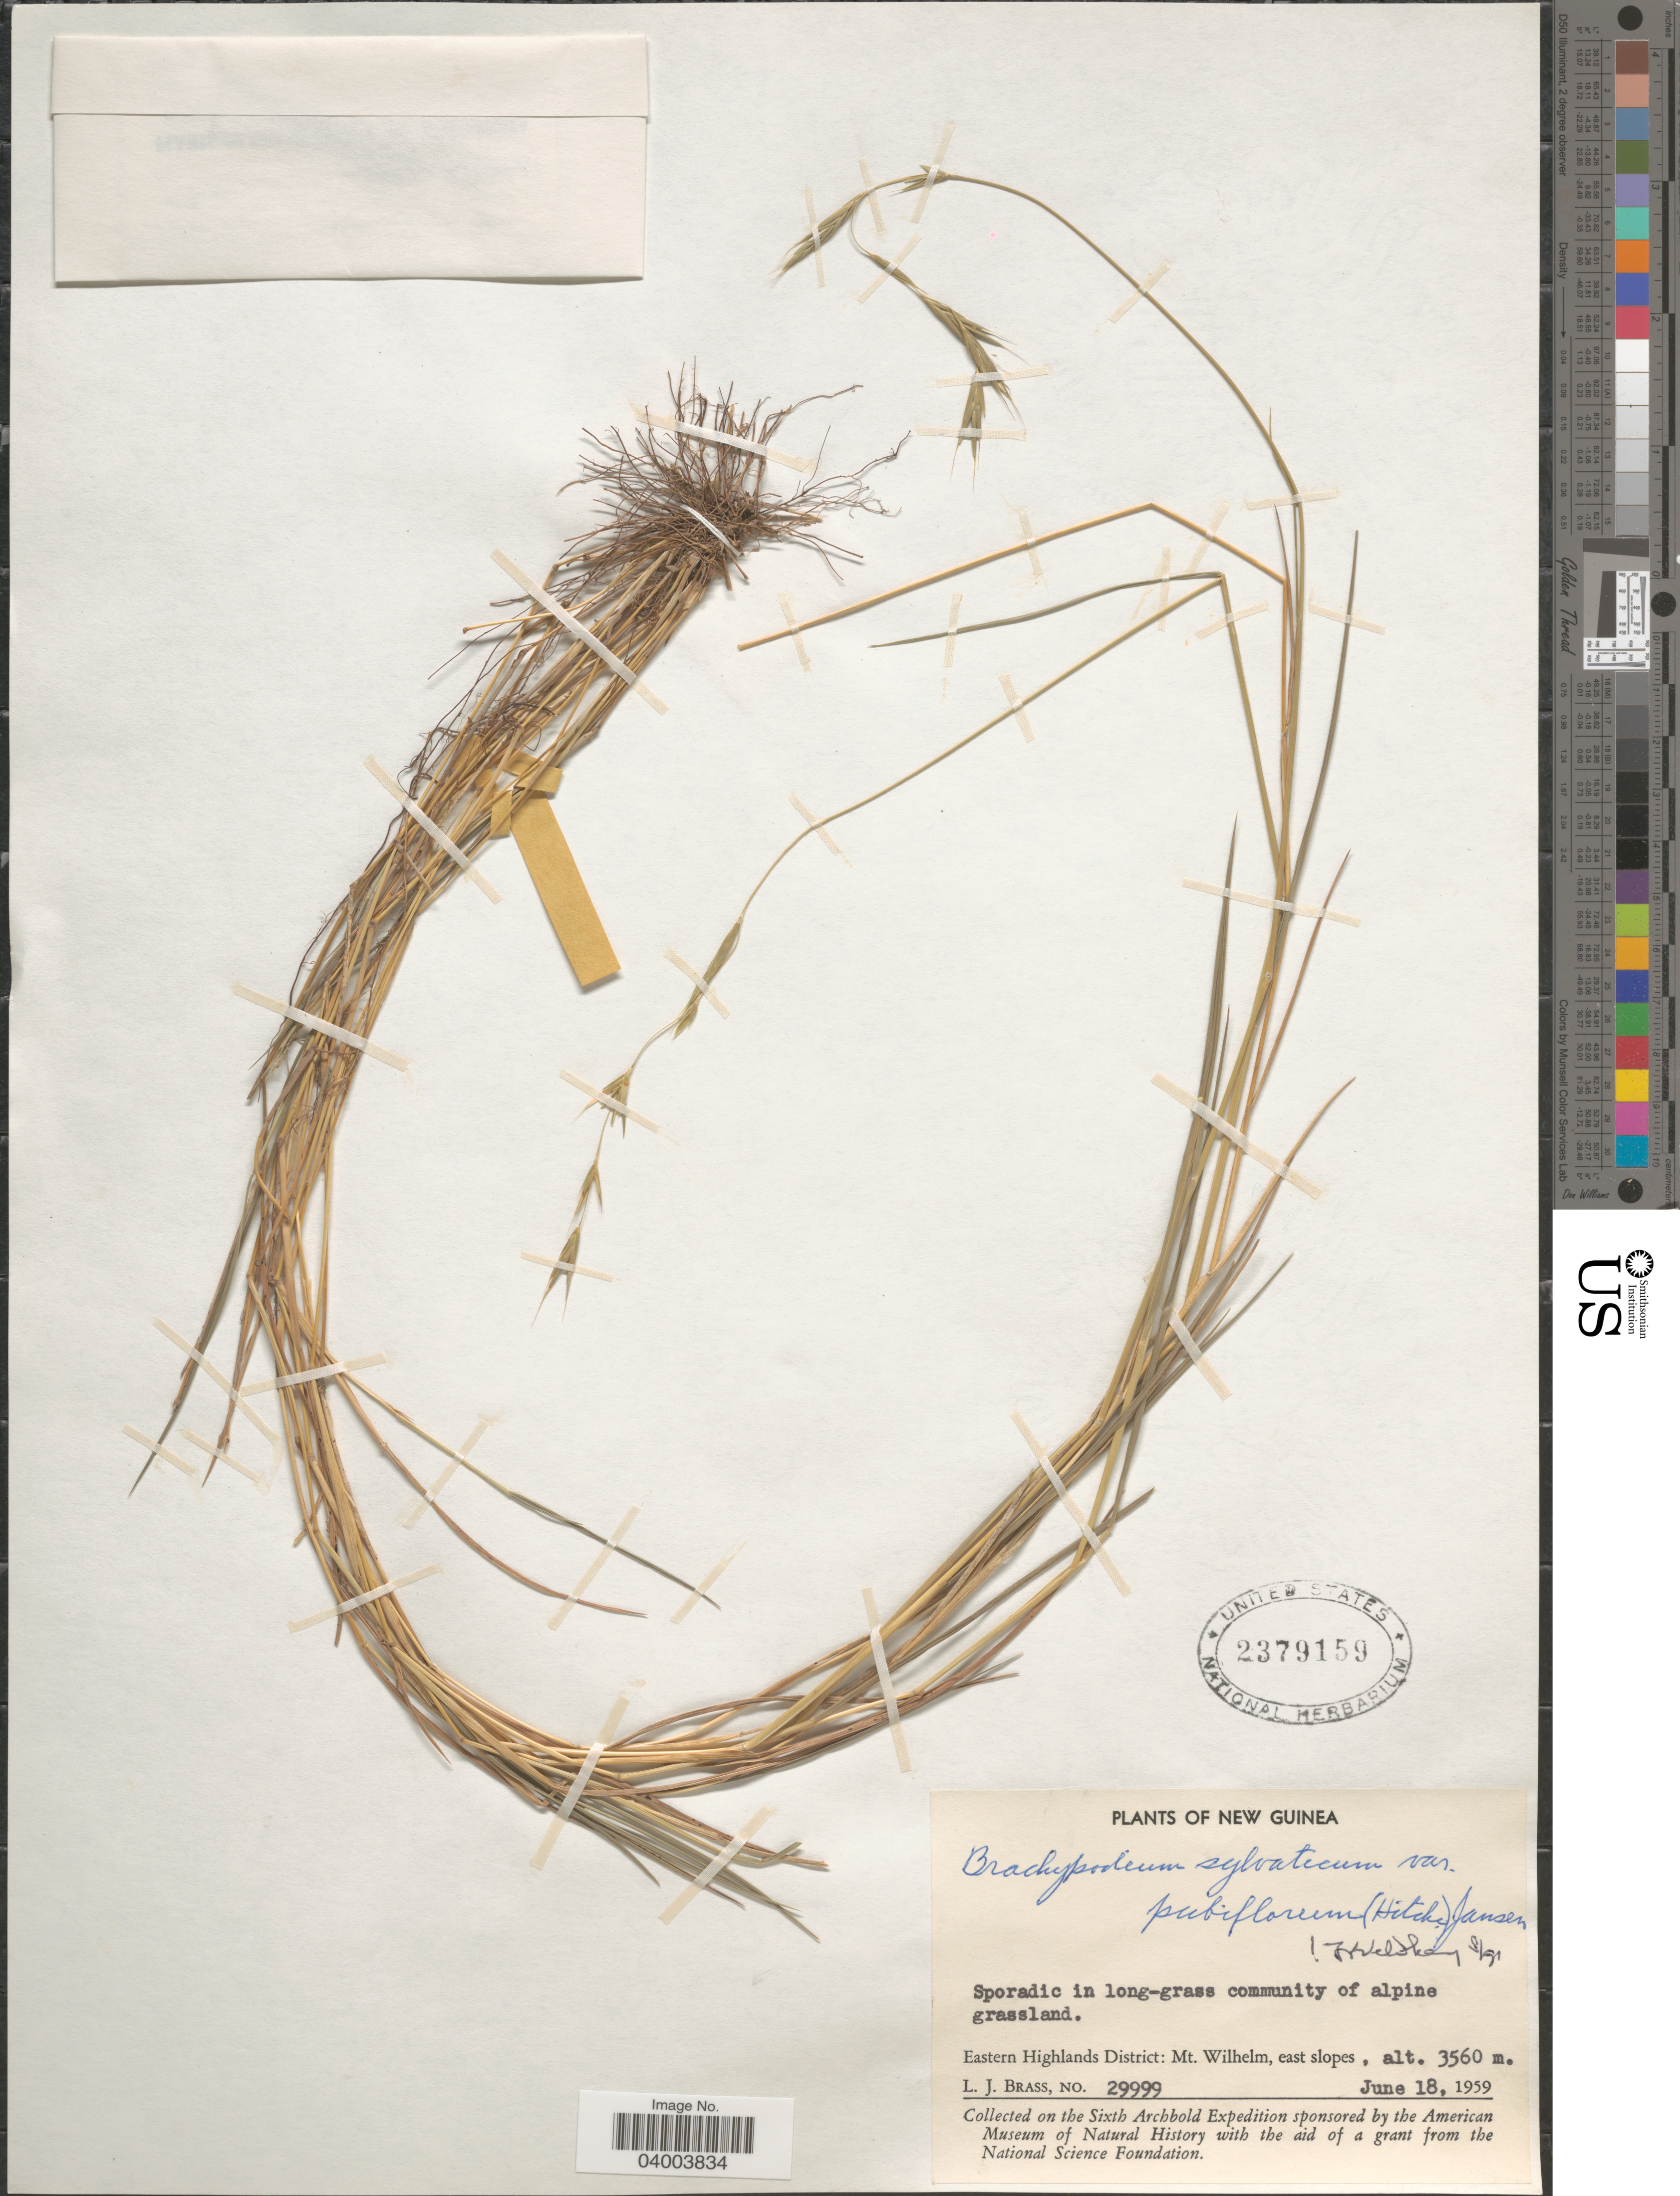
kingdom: Plantae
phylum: Tracheophyta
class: Liliopsida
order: Poales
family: Poaceae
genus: Brachypodium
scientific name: Brachypodium sylvaticum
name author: (Huds.) P. Beauv.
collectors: L. J. Brass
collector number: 29999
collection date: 1959-06-18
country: Papua New Guinea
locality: New Guinea. Eastern Highlands District: Mt. Wilhelm, east slopes.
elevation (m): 3560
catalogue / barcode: US 2379159